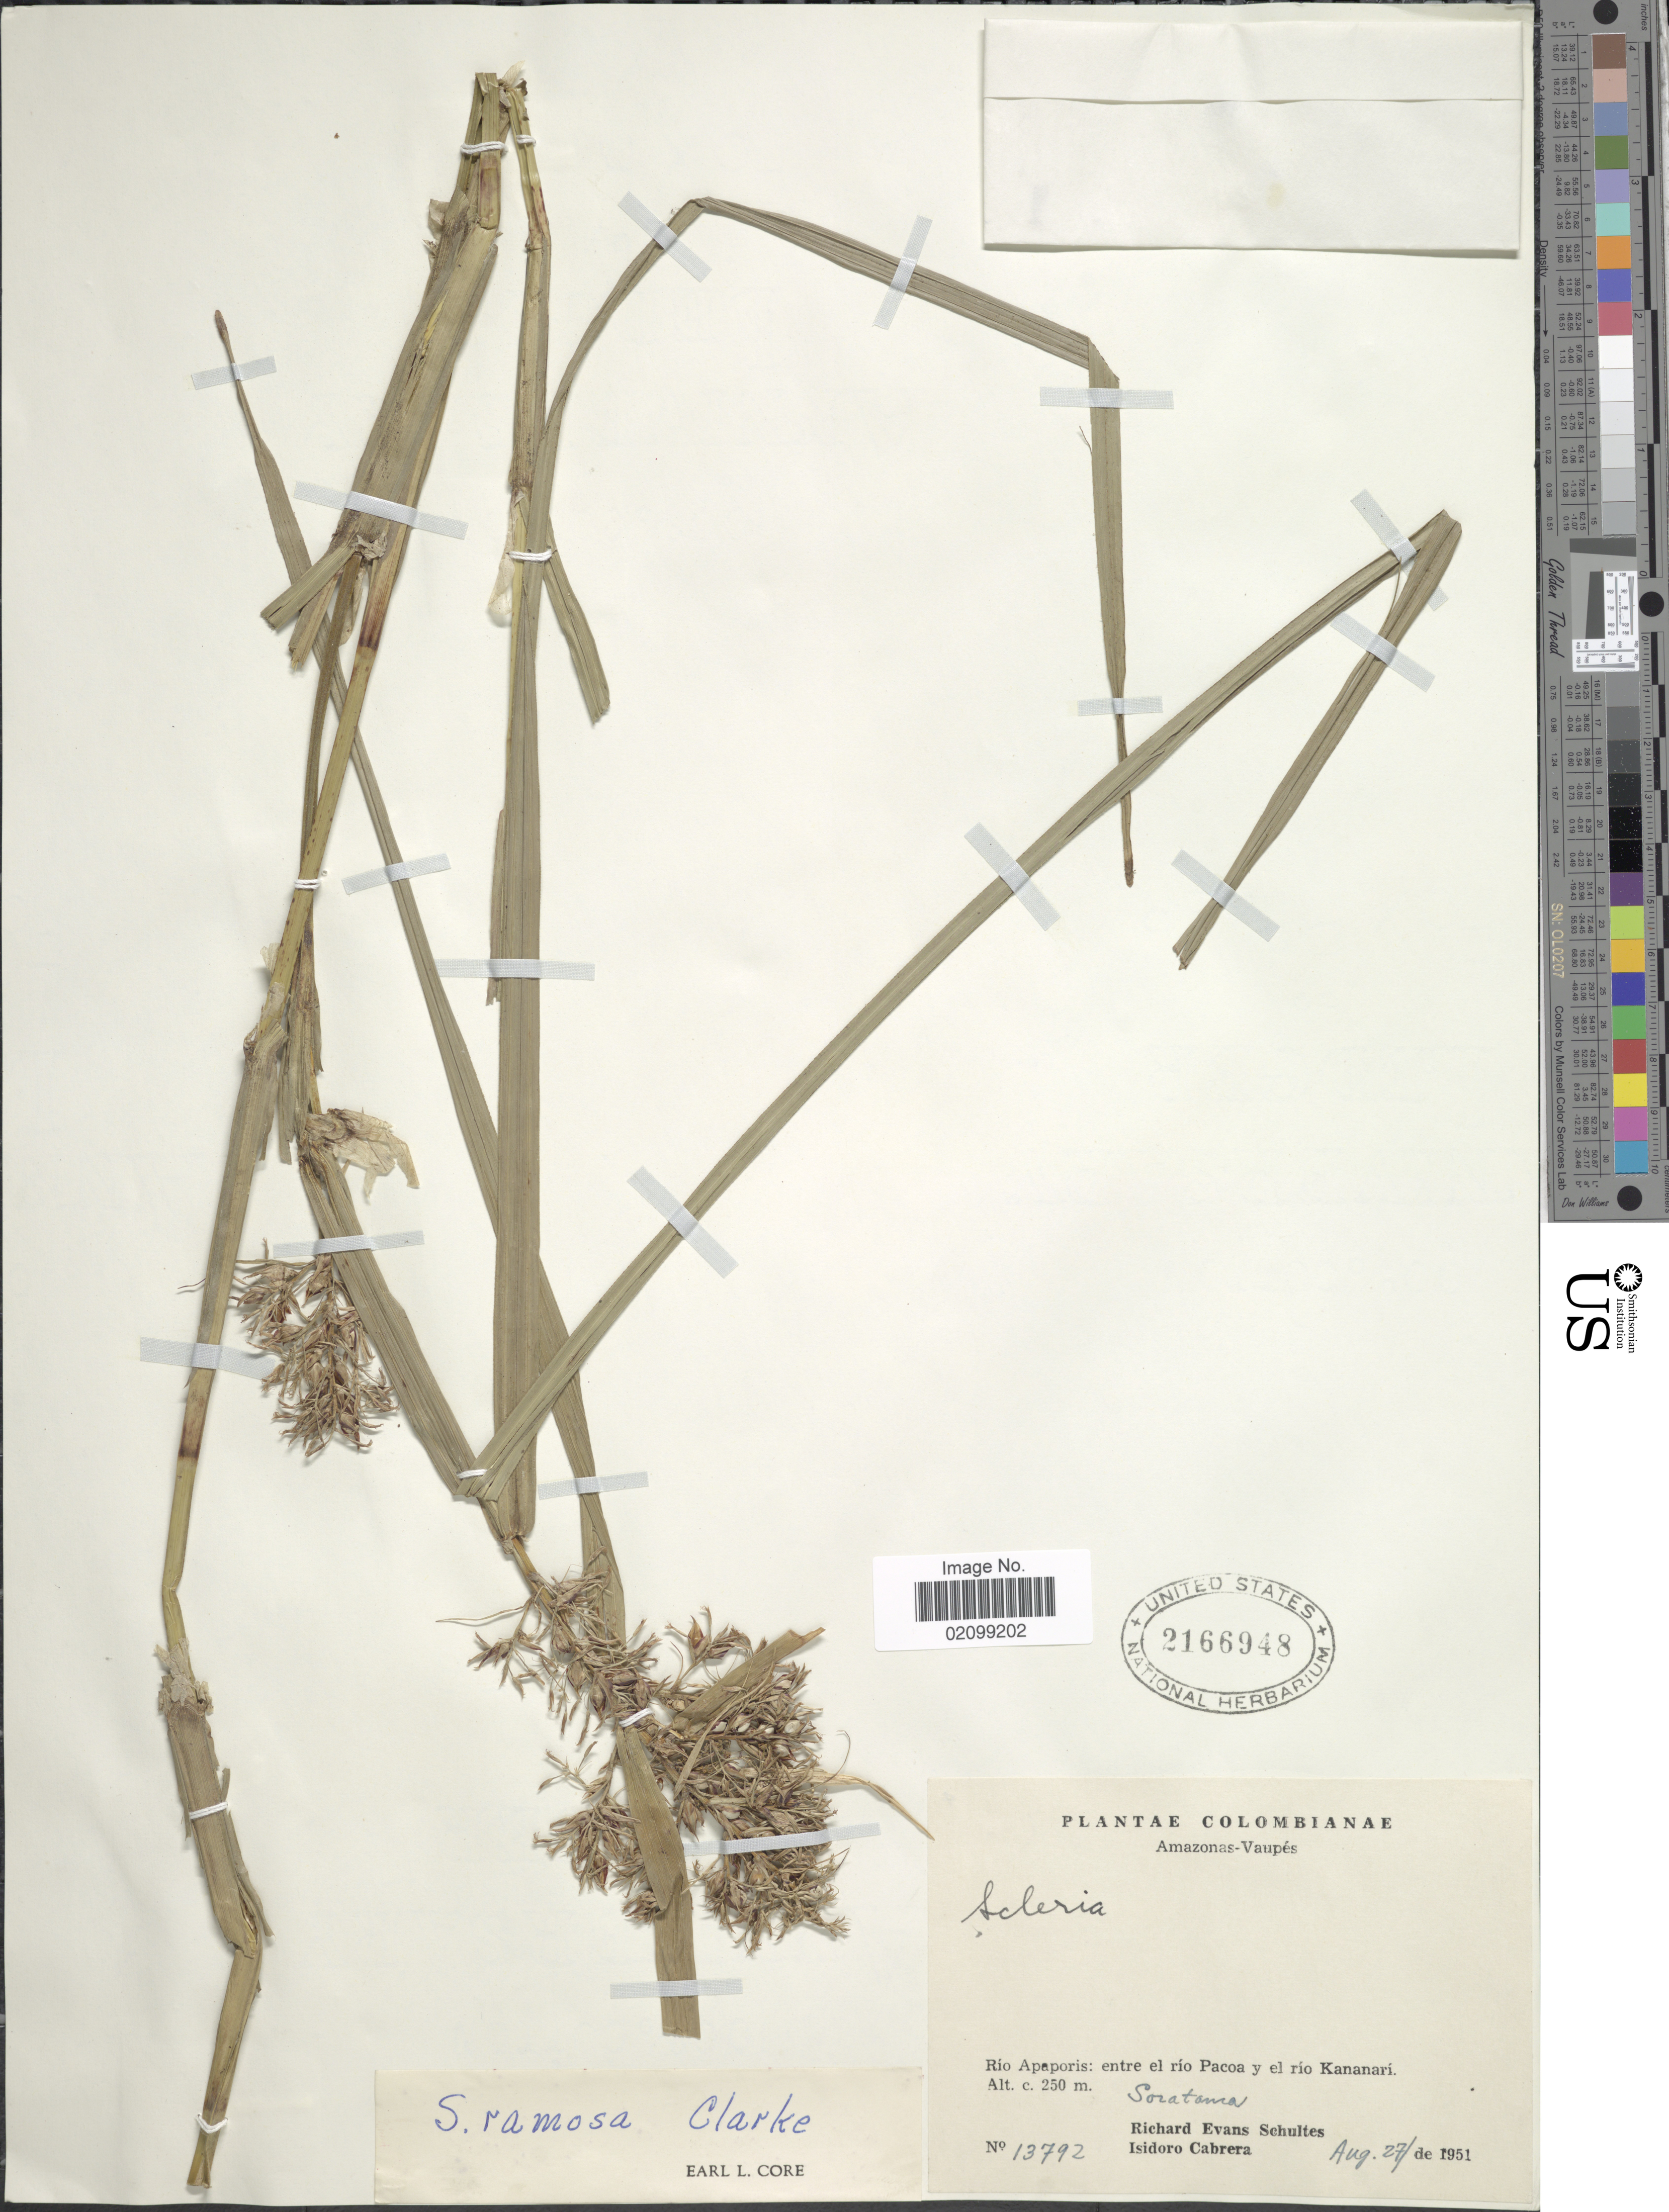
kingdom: Plantae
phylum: Tracheophyta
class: Liliopsida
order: Poales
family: Cyperaceae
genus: Scleria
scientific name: Scleria macrogyne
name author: C.B. Clarke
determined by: Strong, Mark T., (BOT), Smithsonian Institution - National Museum of Natural History (UNITED STATES)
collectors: R. E. Schultes & I. Cabrera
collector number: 13792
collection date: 1951-08-27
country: Colombia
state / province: Vaupés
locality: Amazonas - Vaupes, Rio Apaporis: entre el rio Pacoa y el rio Kananari.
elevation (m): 250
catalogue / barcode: US 2166948